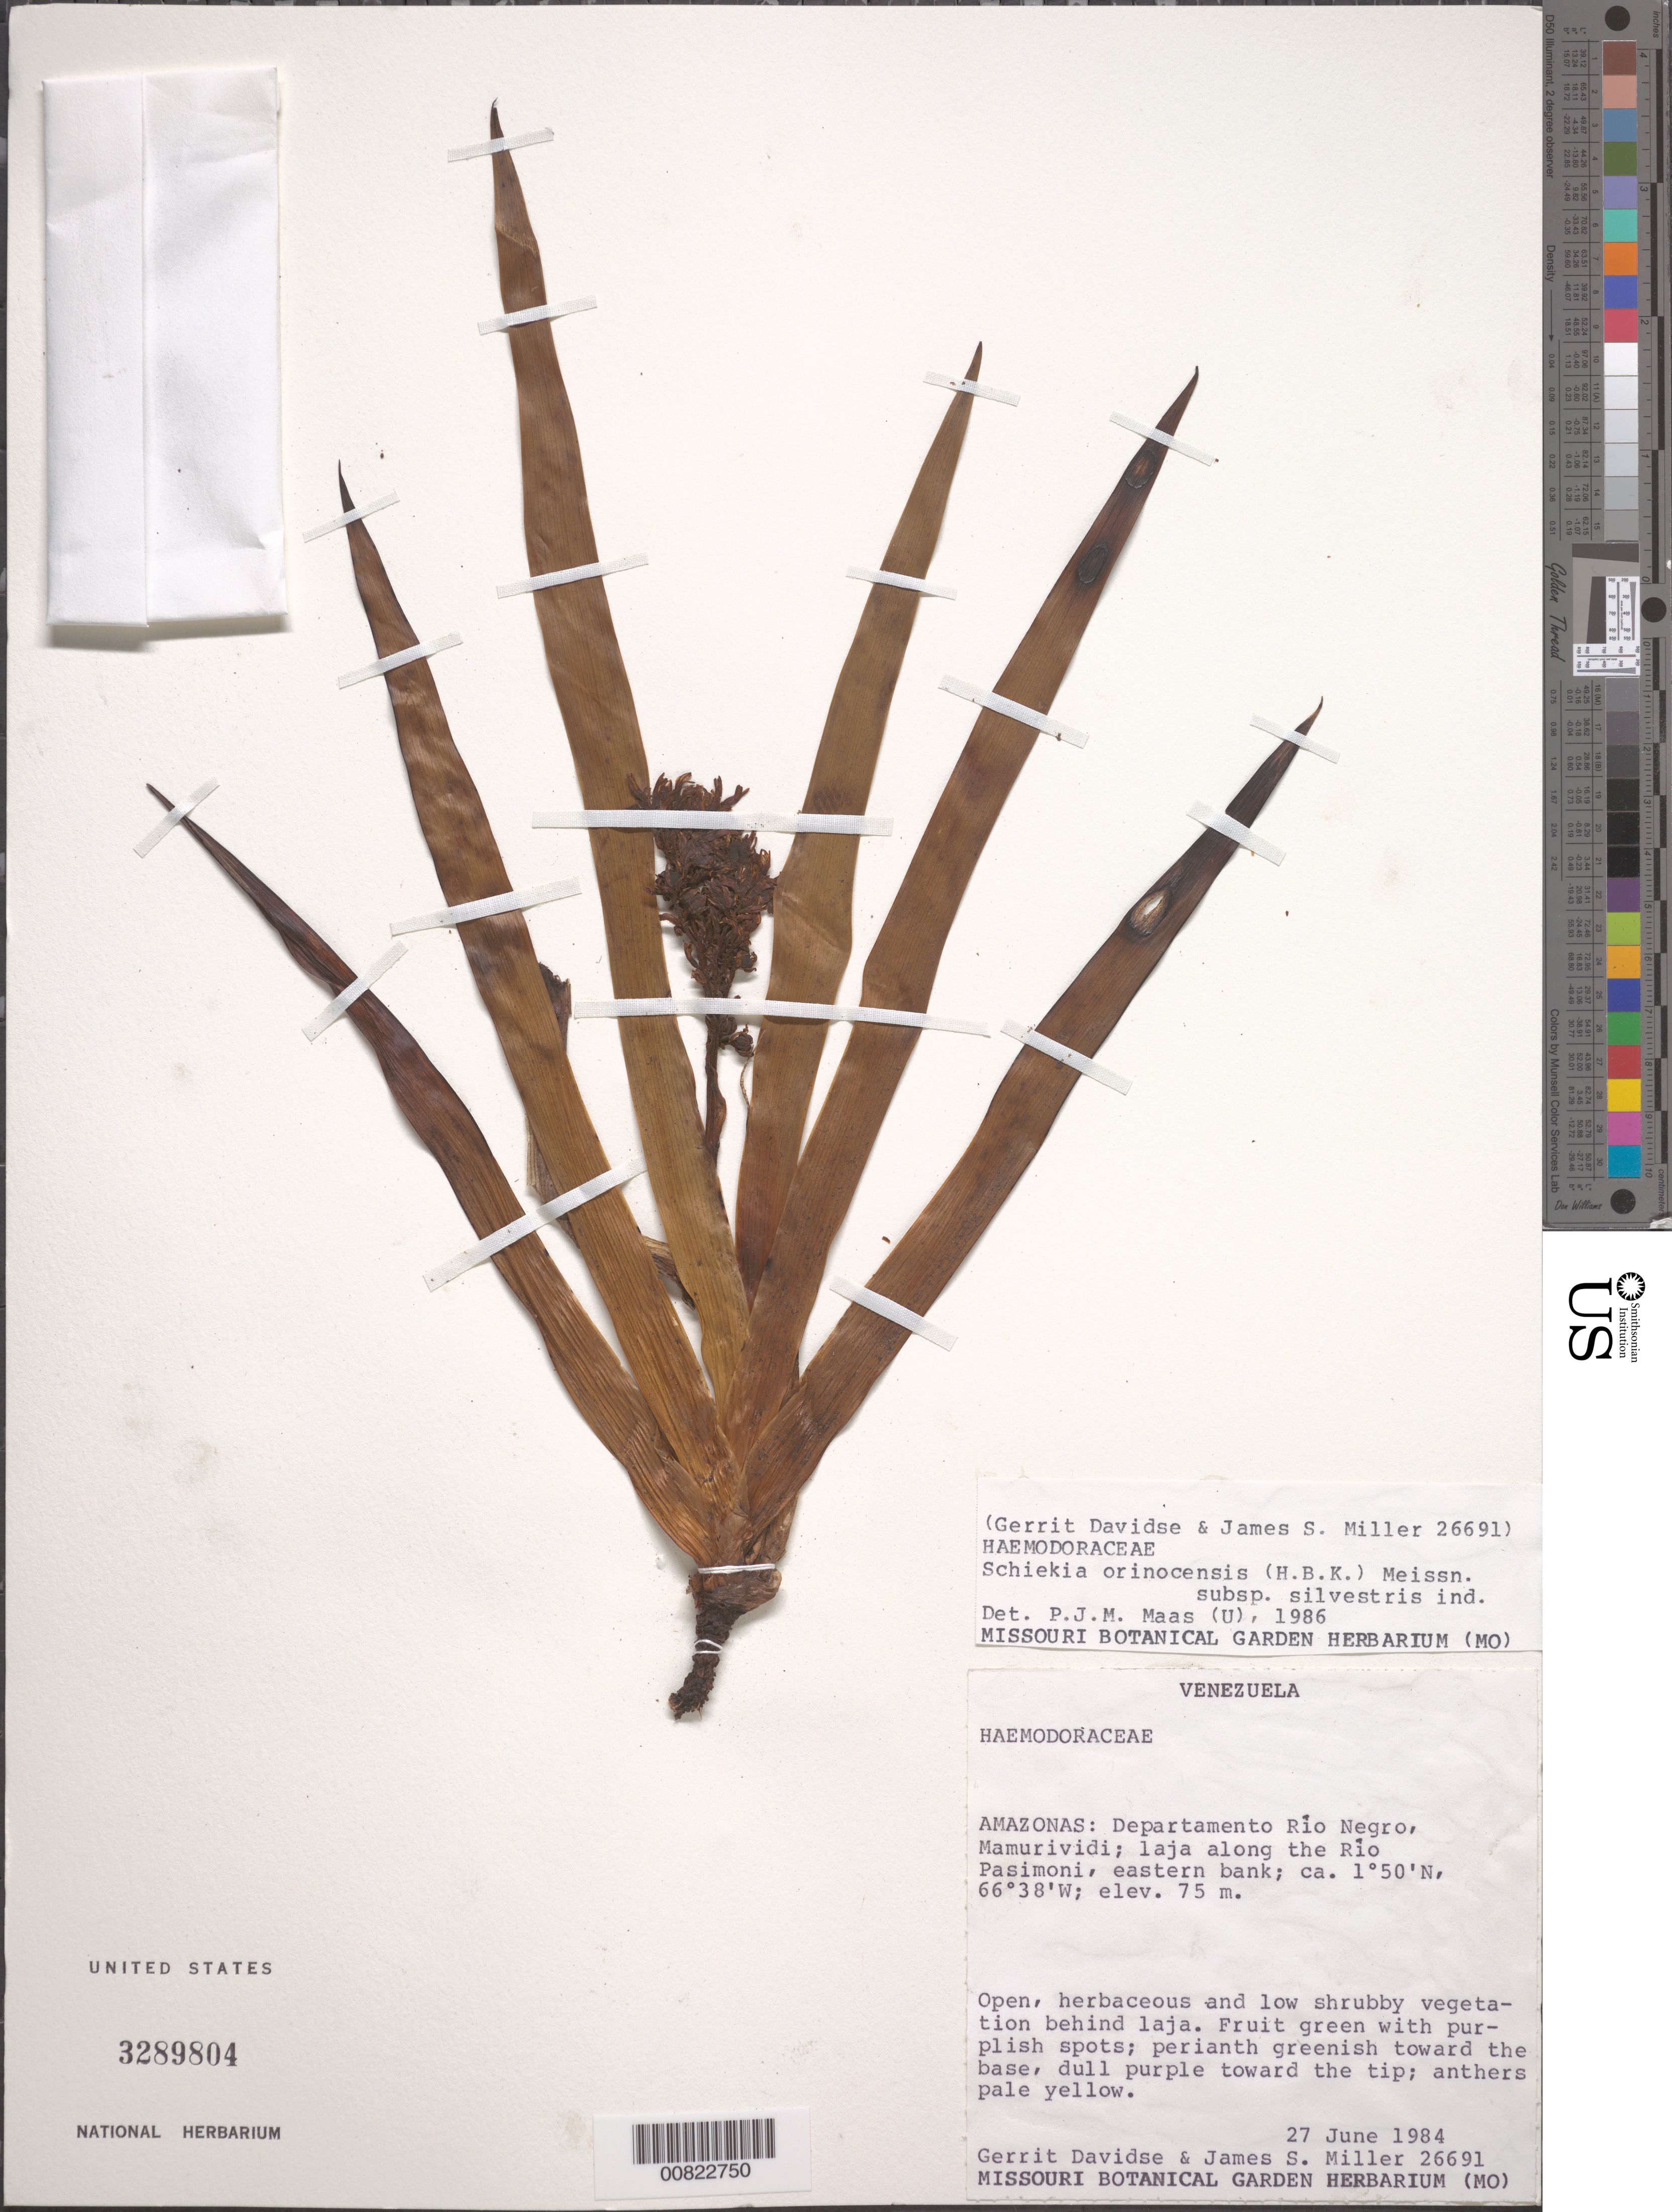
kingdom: Plantae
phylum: Tracheophyta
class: Liliopsida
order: Commelinales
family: Haemodoraceae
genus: Schiekia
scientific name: Schiekia orinocensis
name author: (Kunth) Meisn.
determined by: Maas, Paul J. M.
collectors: G. Davidse & J. S. Miller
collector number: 26691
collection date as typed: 27-Jun-84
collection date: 1984-06-27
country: Venezuela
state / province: Amazonas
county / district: Río Negro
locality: Mamurividi, Río Pasimoni, eastern bank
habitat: Open, herbaceous and low shrubby vegetation behind laja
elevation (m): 75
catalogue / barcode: US 3289804